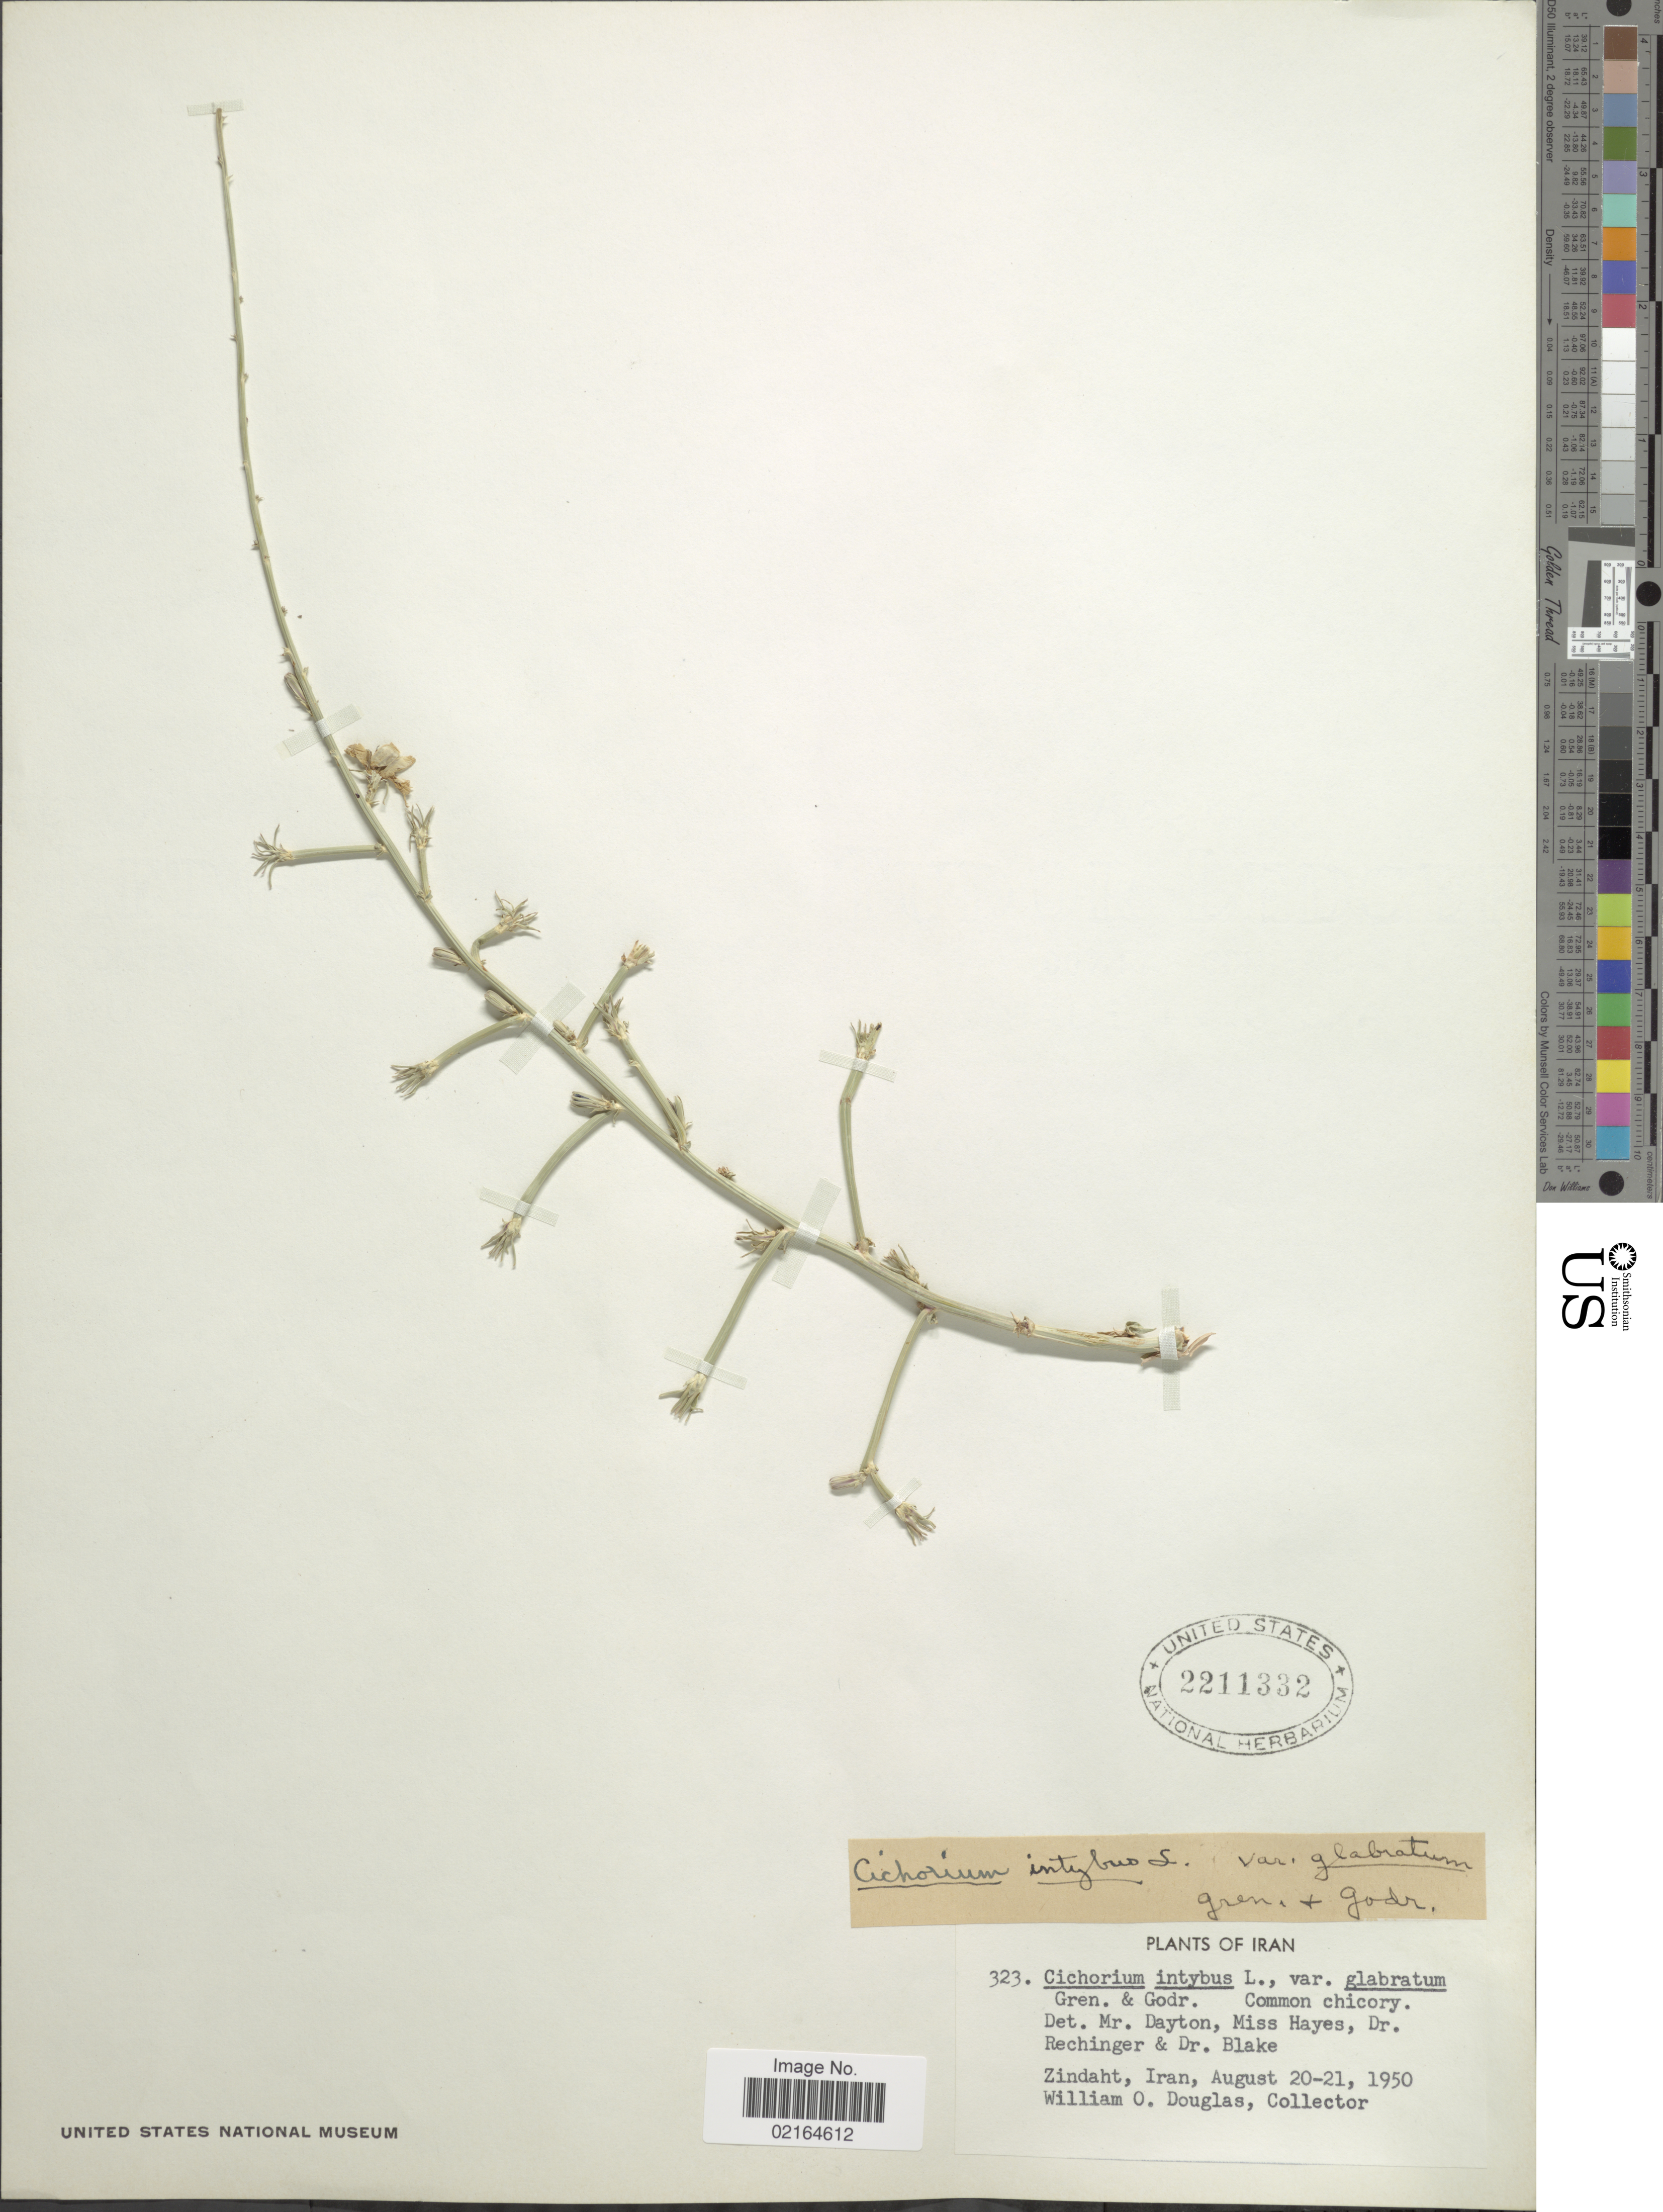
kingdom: Plantae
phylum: Tracheophyta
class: Magnoliopsida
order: Asterales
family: Asteraceae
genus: Cichorium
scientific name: Cichorium intybus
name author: L.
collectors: W. Douglas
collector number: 323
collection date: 1950-08-20/1950-08-21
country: Iran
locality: Zindaht, Iran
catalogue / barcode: US 2211332